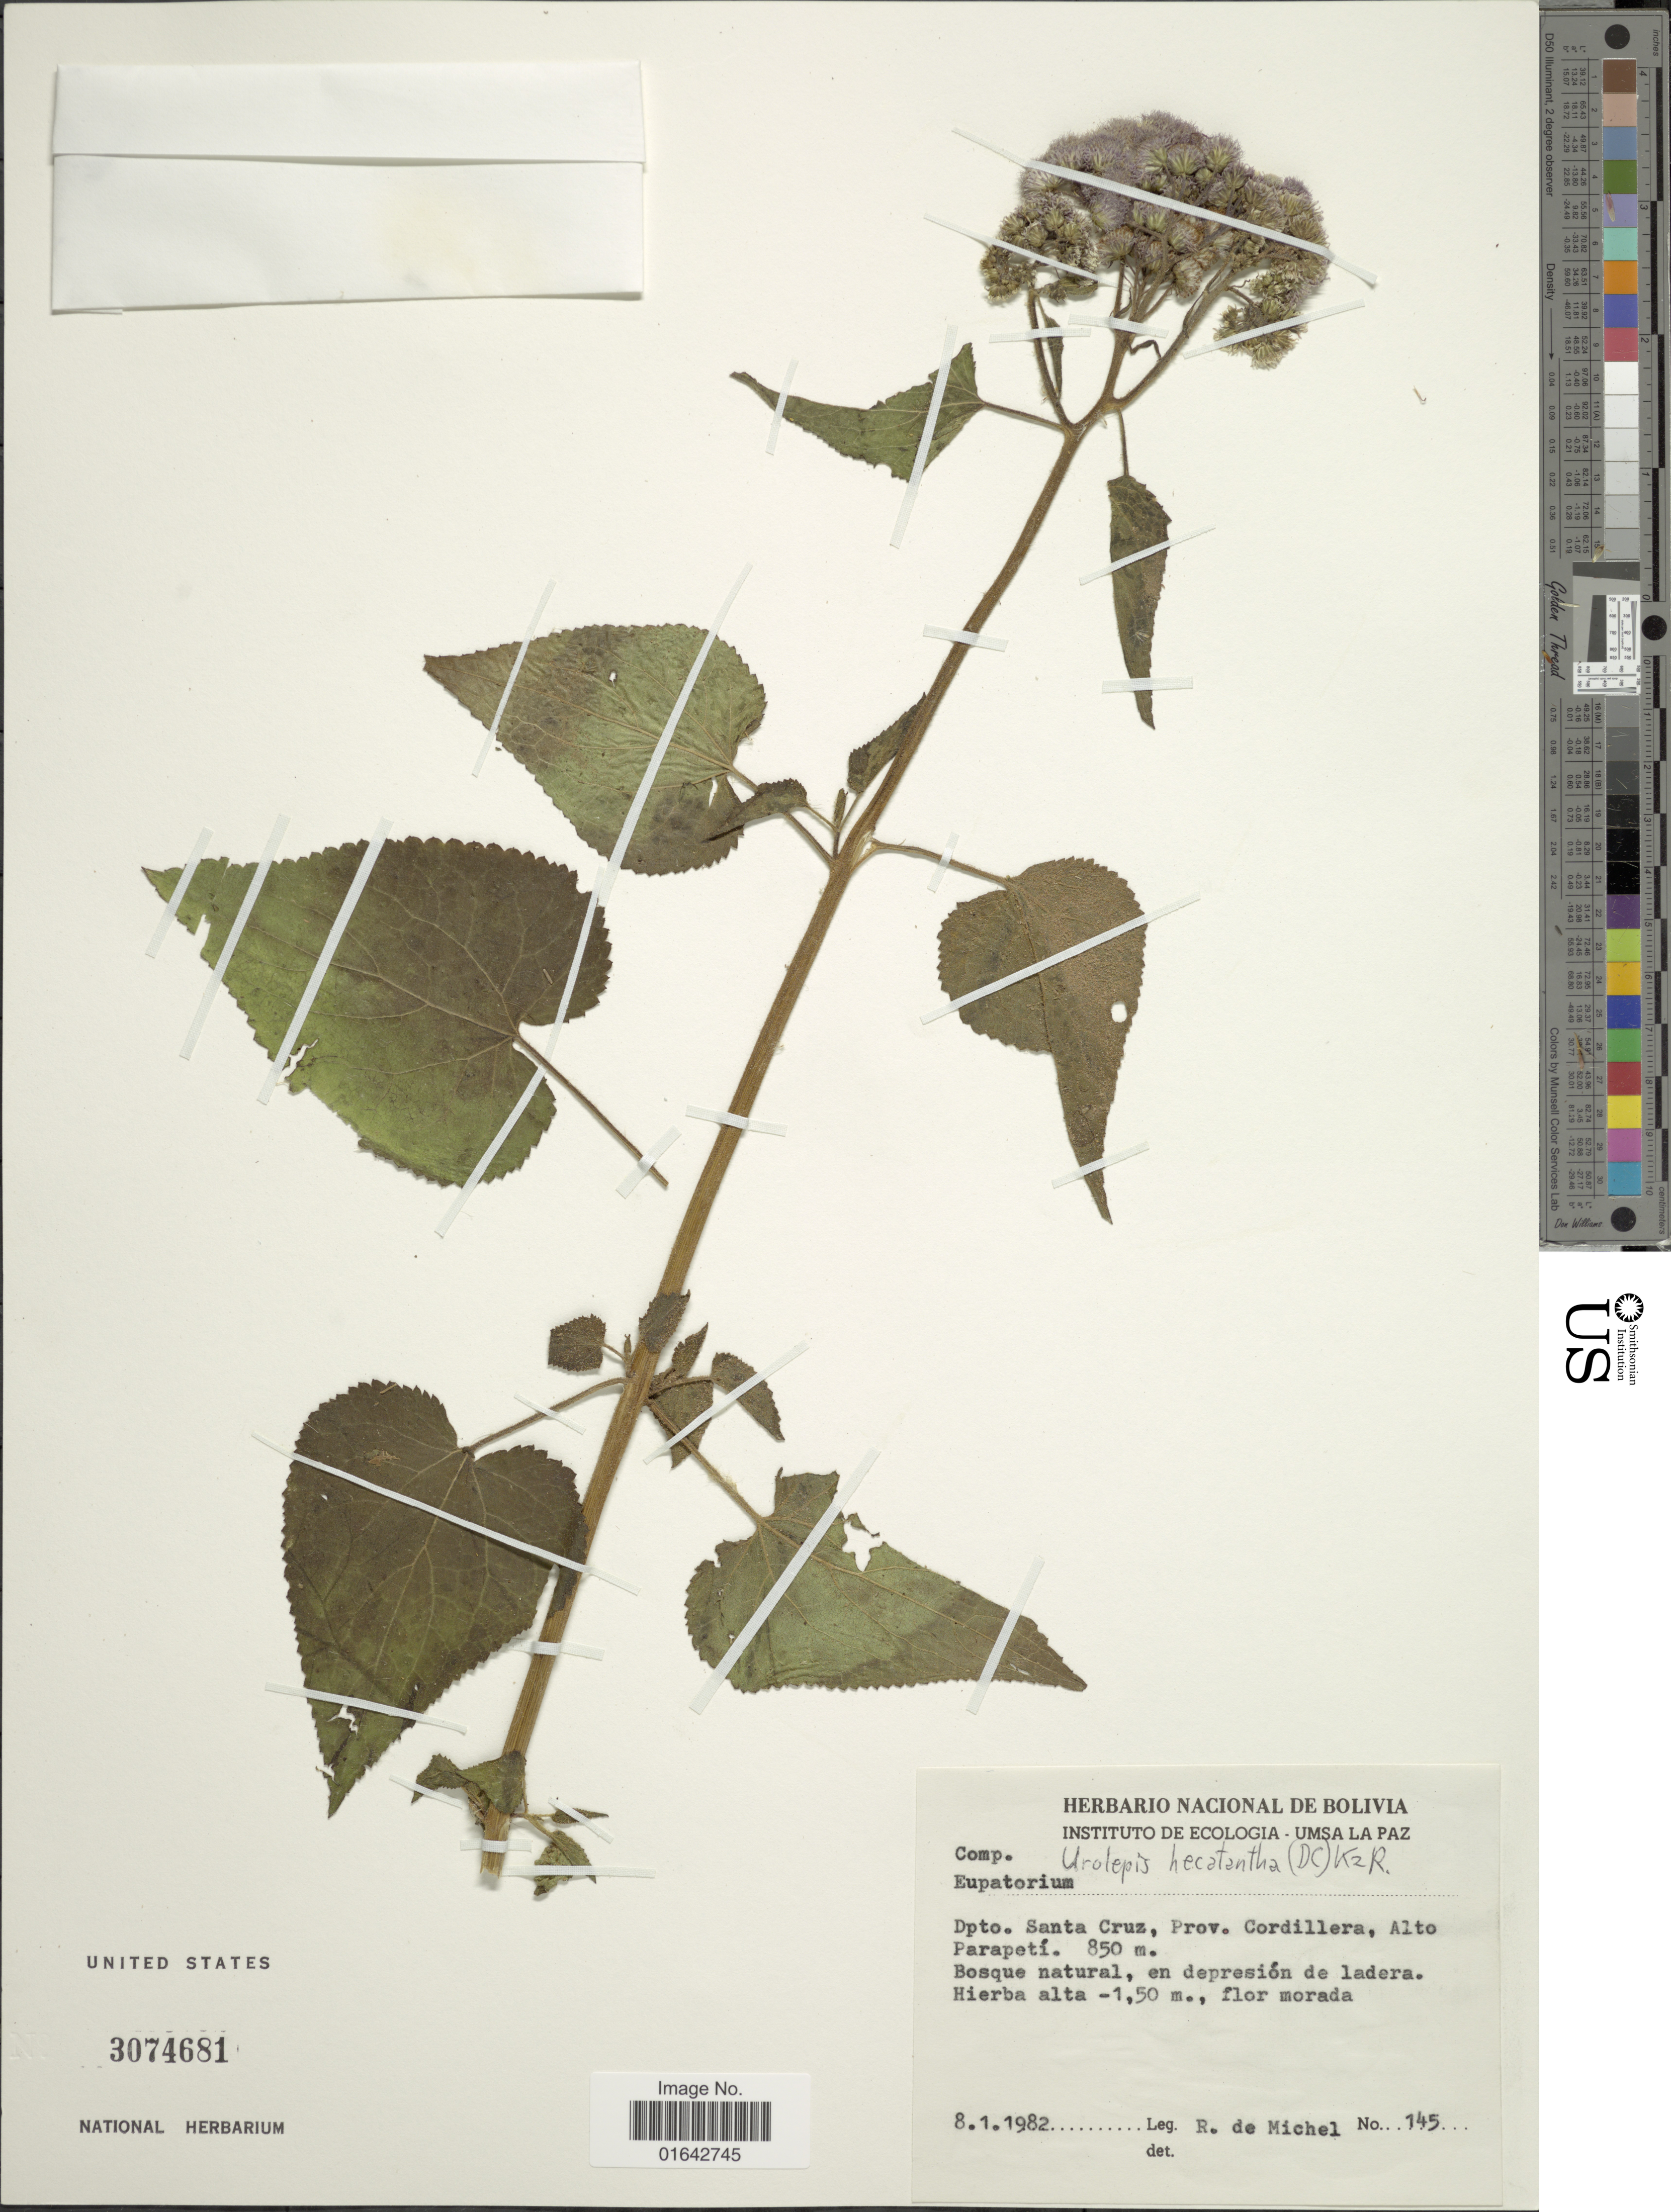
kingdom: Plantae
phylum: Tracheophyta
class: Magnoliopsida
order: Asterales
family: Asteraceae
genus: Urolepis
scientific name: Urolepis hecatantha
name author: (DC.) R.M. King & H. Rob.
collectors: R. d. Michel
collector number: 145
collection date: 1982-01-08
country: Bolivia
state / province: Santa Cruz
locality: Dpto. Santa Cruz, Prov. Cordillera, Alto Parapeti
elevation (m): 850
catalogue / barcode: US 3074681